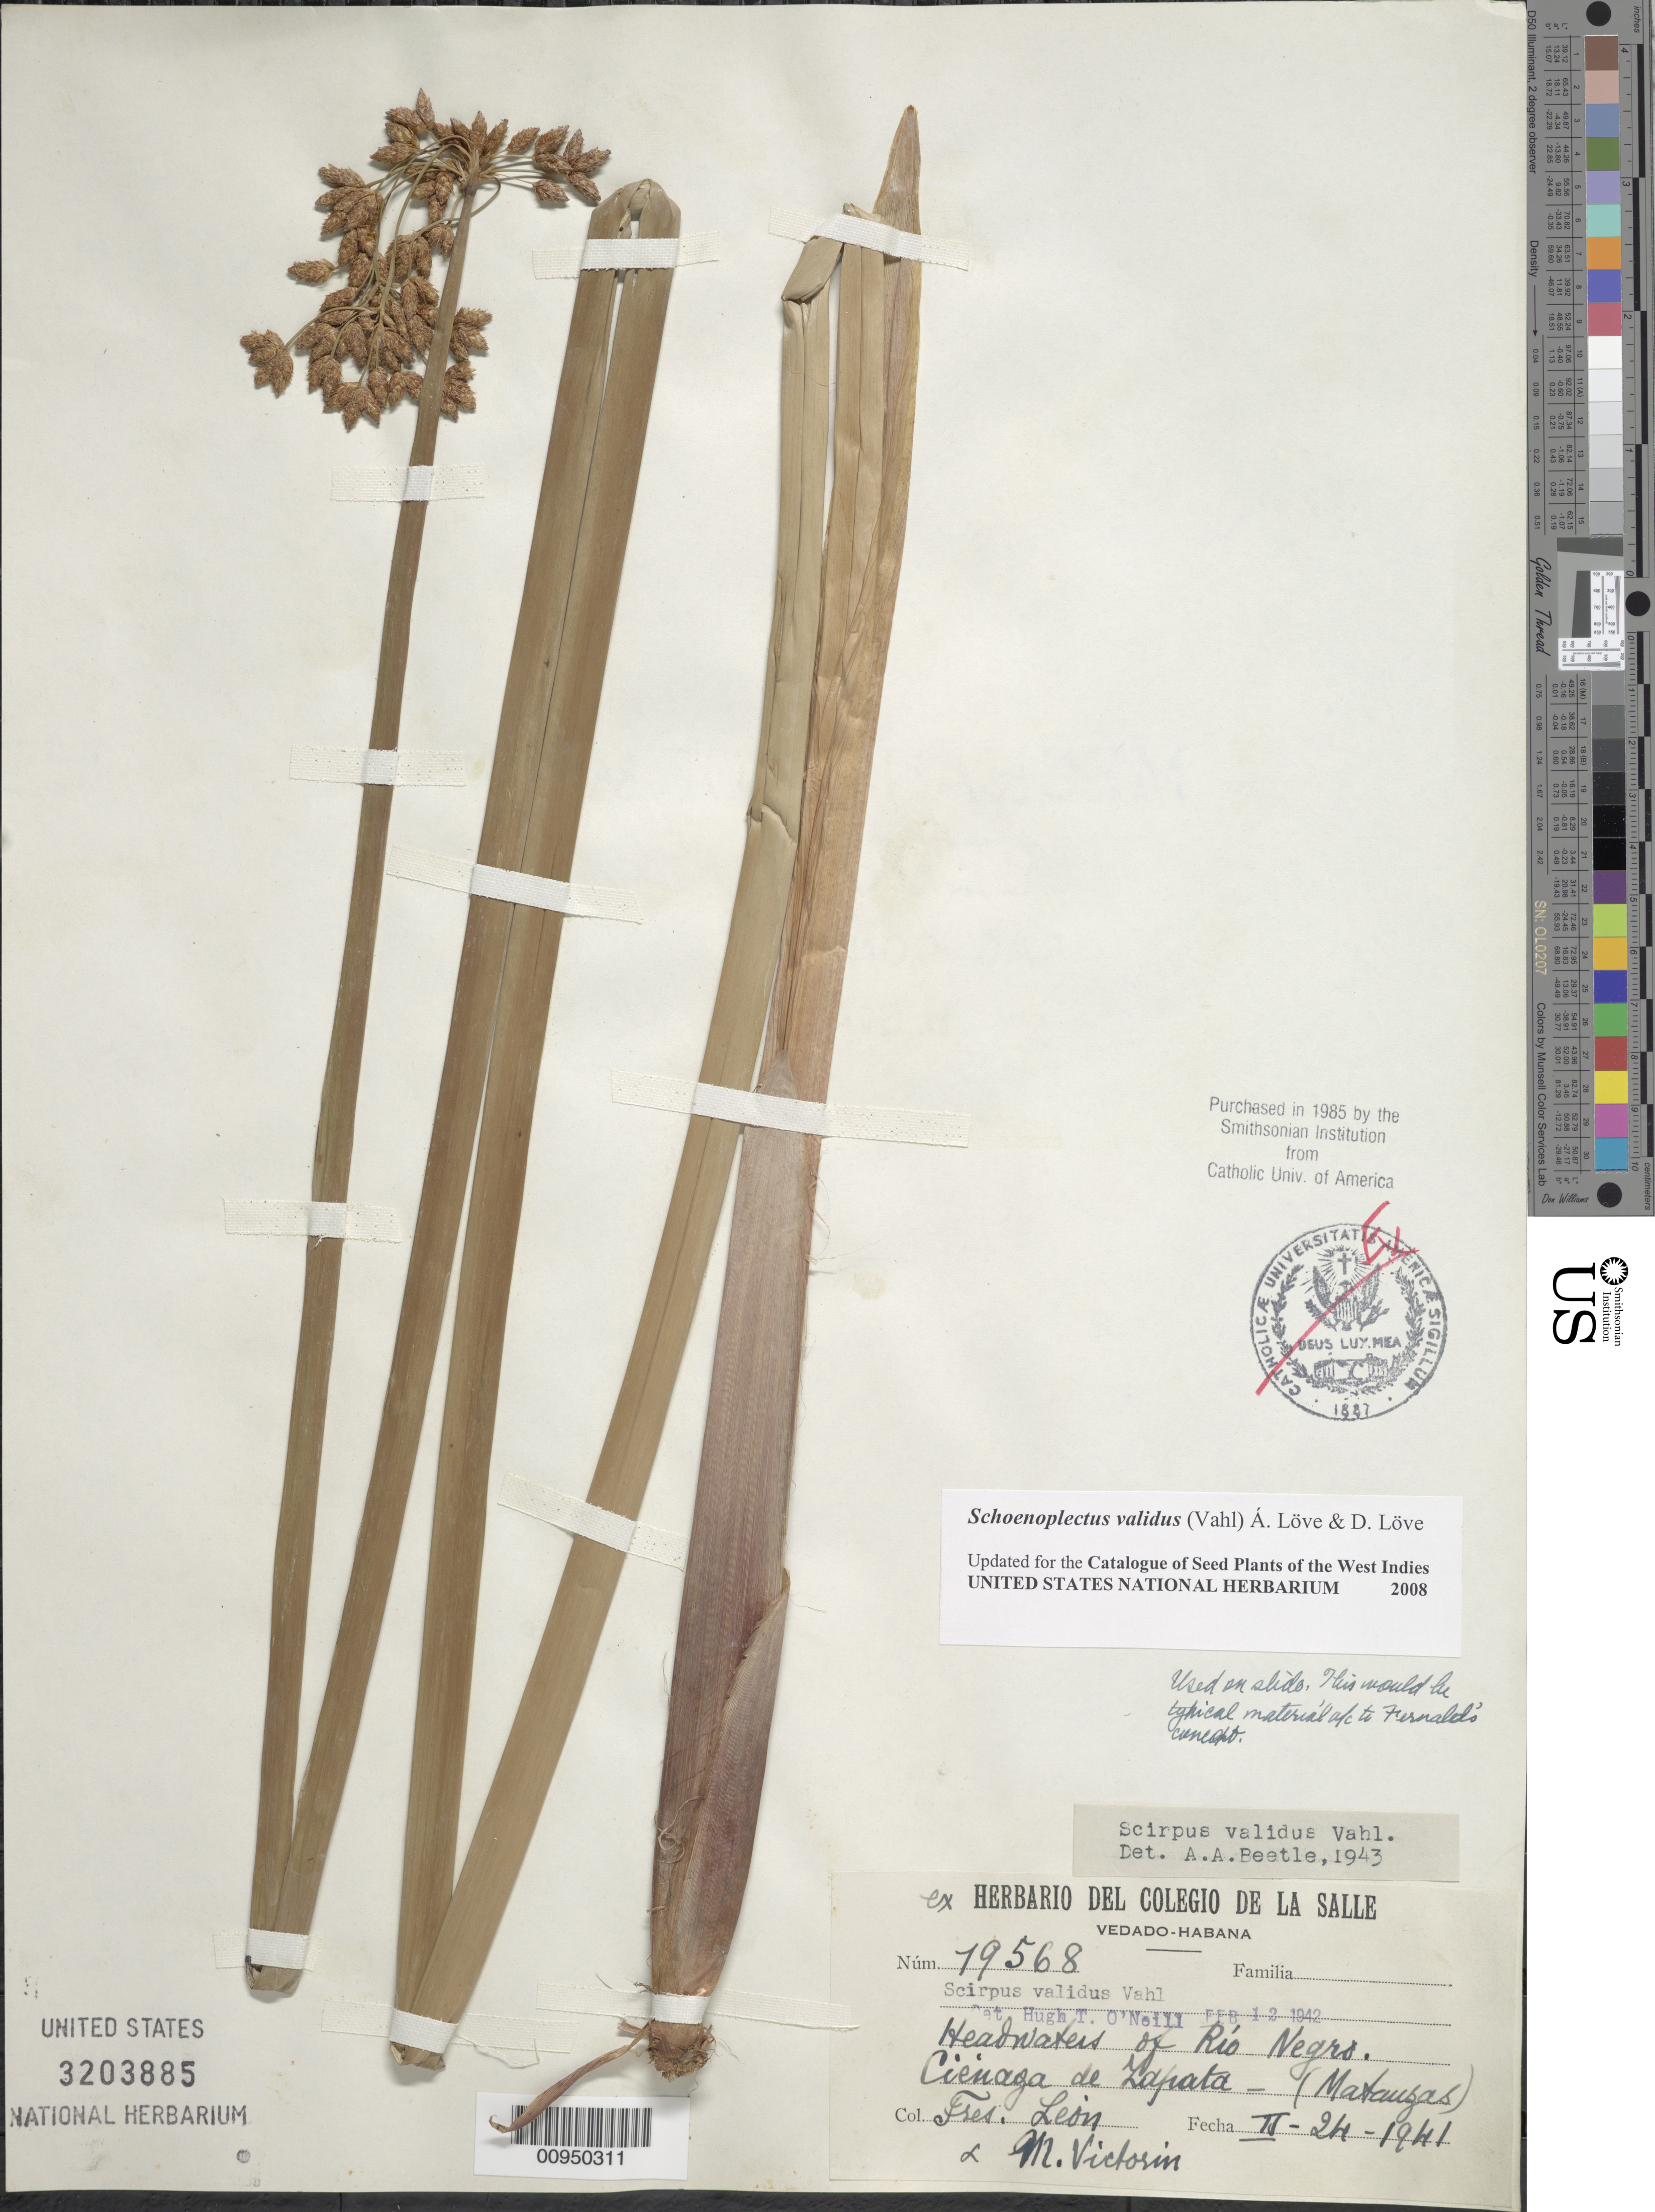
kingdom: Plantae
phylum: Tracheophyta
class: Liliopsida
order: Poales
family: Cyperaceae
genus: Schoenoplectus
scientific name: Schoenoplectus validus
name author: (Vahl) Á. Löve & D. Löve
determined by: Strong, M. T., (US), Smithsonian Institution - National Museum of Natural History (UNITED STATES)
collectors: Bro. León & F. Victorin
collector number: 19568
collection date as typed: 24 Feb 1941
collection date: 1941-02-24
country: Cuba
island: Cuba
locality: headwaters of Río Negro, Cienaga de Zapata (Matanzas)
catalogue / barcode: US 3203885